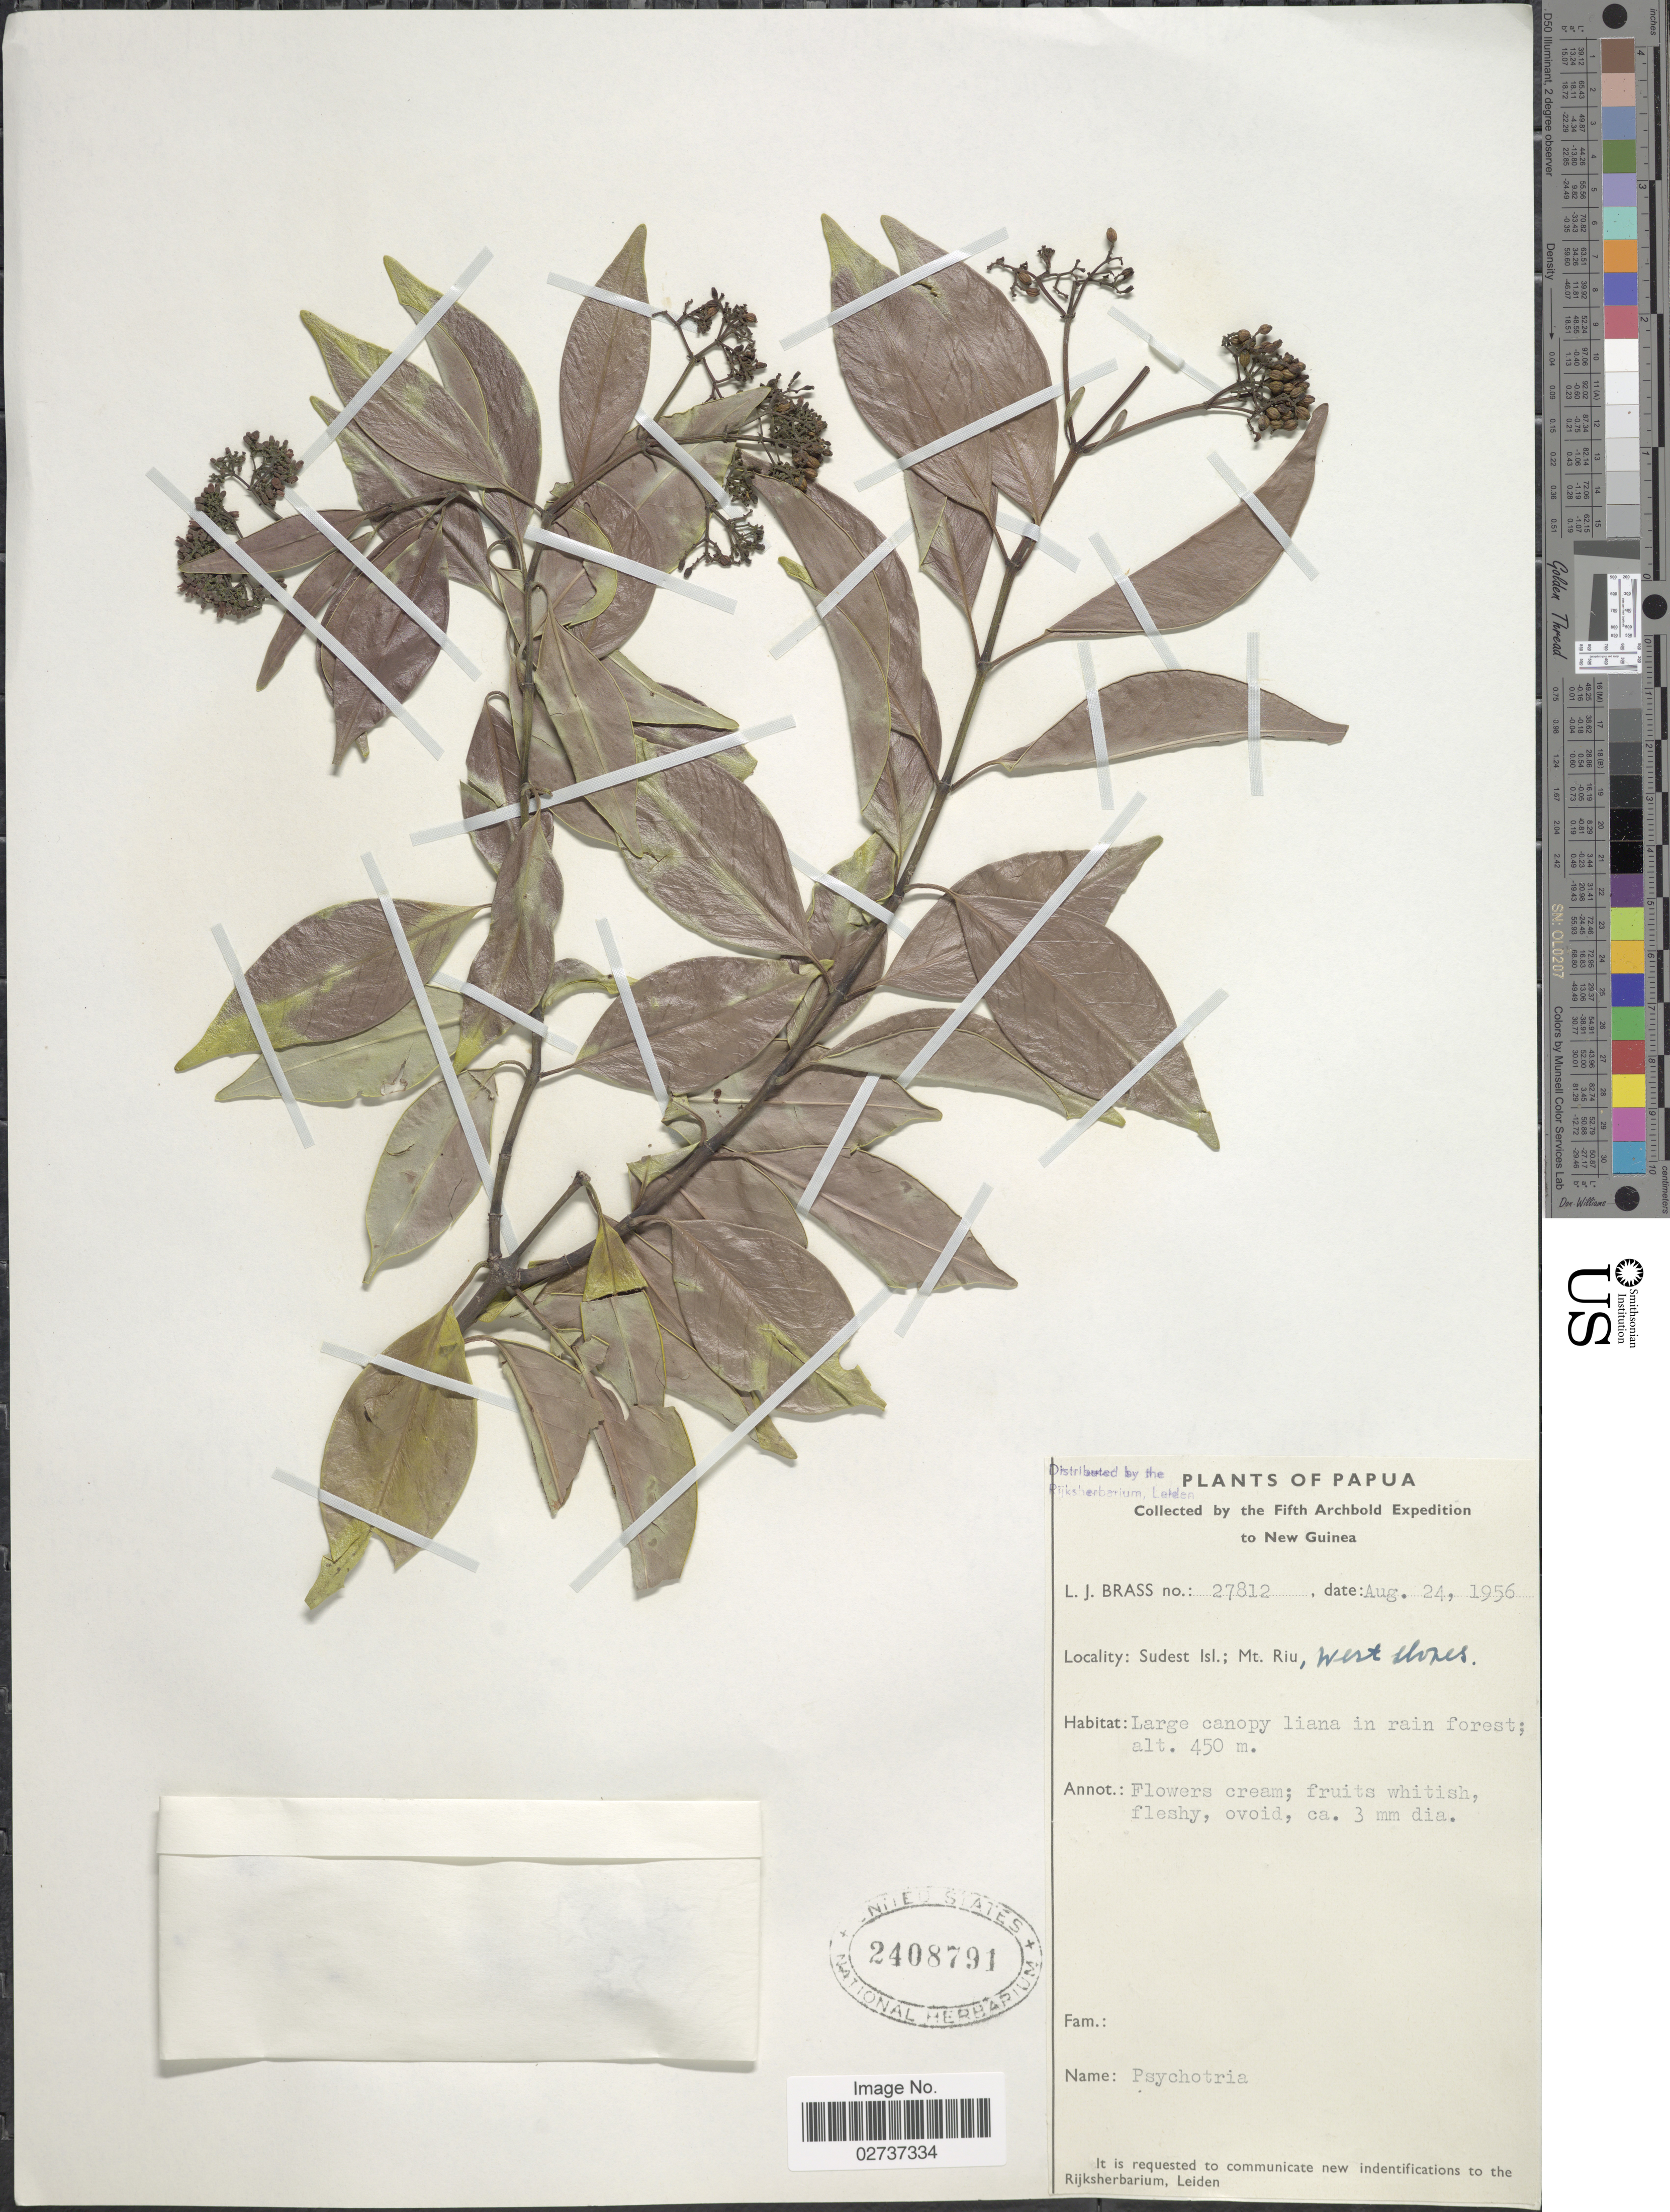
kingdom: Plantae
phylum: Tracheophyta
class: Magnoliopsida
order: Gentianales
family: Rubiaceae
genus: Psychotria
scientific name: Psychotria sp.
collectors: L. J. Brass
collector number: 27812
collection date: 1956-08-24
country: Papua New Guinea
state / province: Milne Bay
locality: Papua. Sudest Isl., Mt. Riu, west slopes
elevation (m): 450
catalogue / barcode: US 2408791